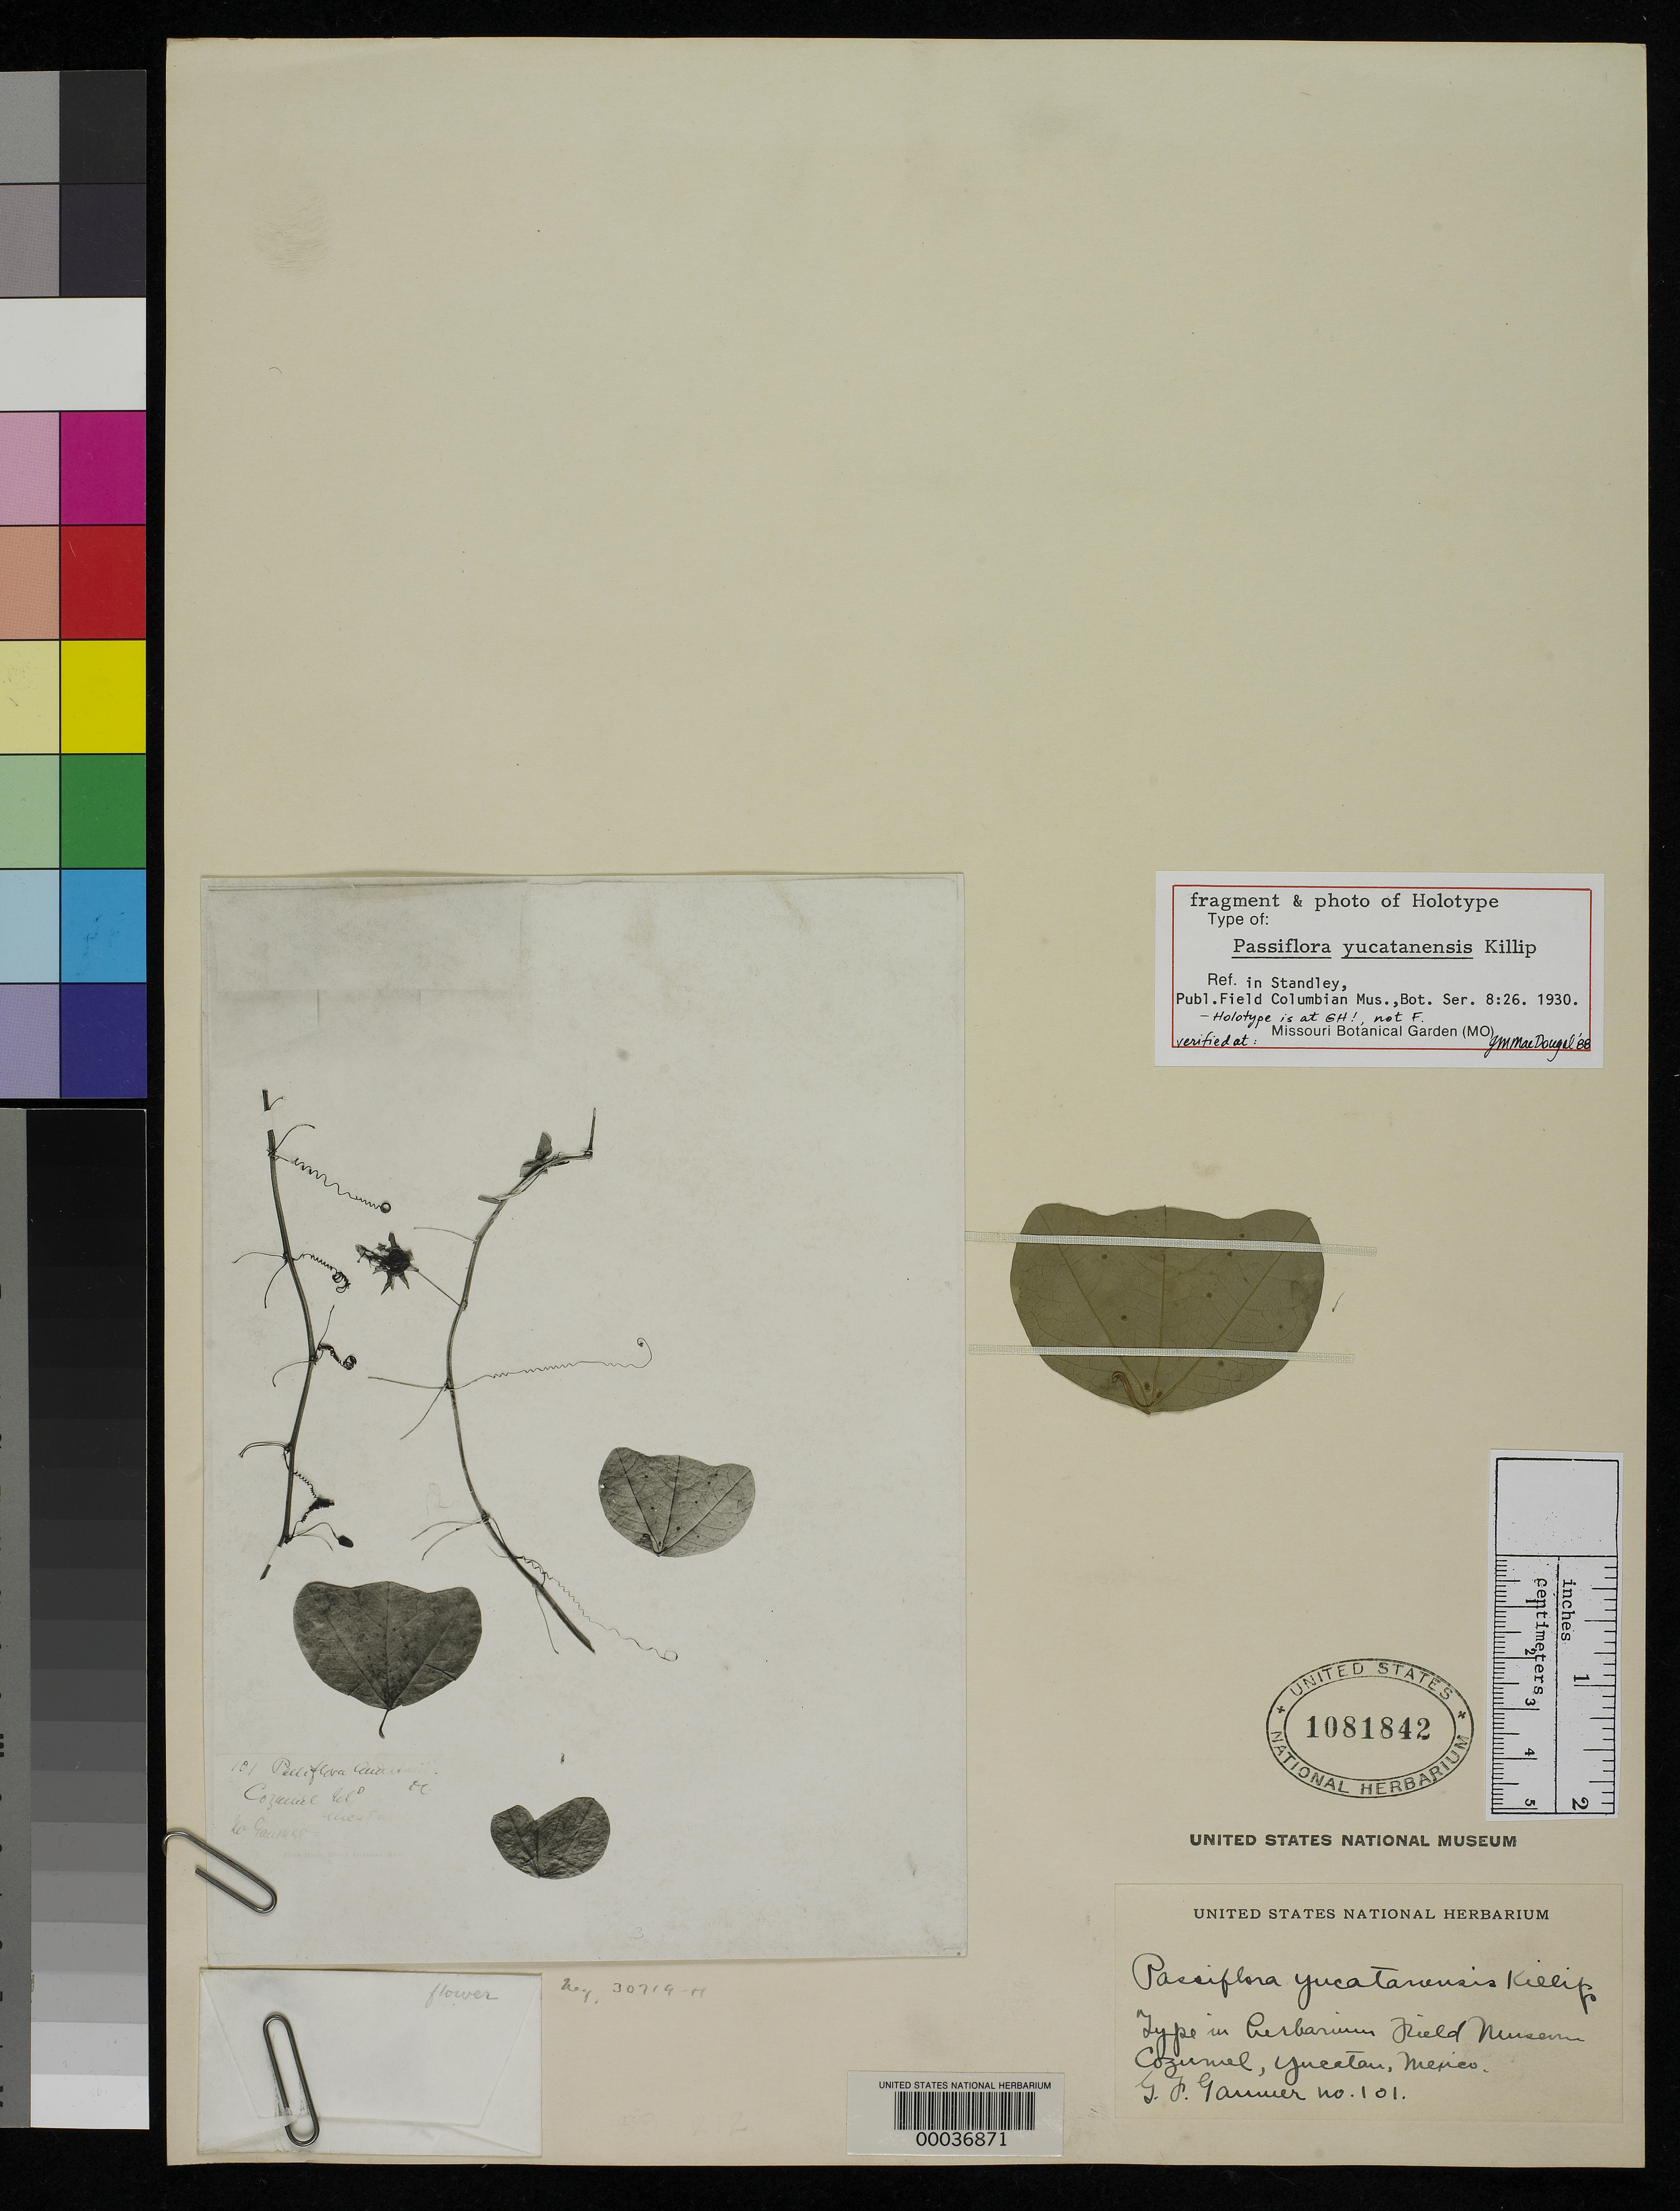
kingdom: Plantae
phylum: Tracheophyta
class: Magnoliopsida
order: Malpighiales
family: Passifloraceae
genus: Passiflora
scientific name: Passiflora yucatanensis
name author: Killip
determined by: MacDougal, John M.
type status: Isotype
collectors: G. F. Gaumer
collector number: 101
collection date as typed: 1885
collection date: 1885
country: Mexico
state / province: Yucatán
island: Cozumel Island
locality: Cozumel, Yucatan, Mexico.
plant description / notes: Fragment of "Type in herbarium Field Museum", photo of holotype attached. Holotype at GH acc. to annotation by MacDougal, but unclear from which specimen US sheet is a fragment.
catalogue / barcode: US 1081842